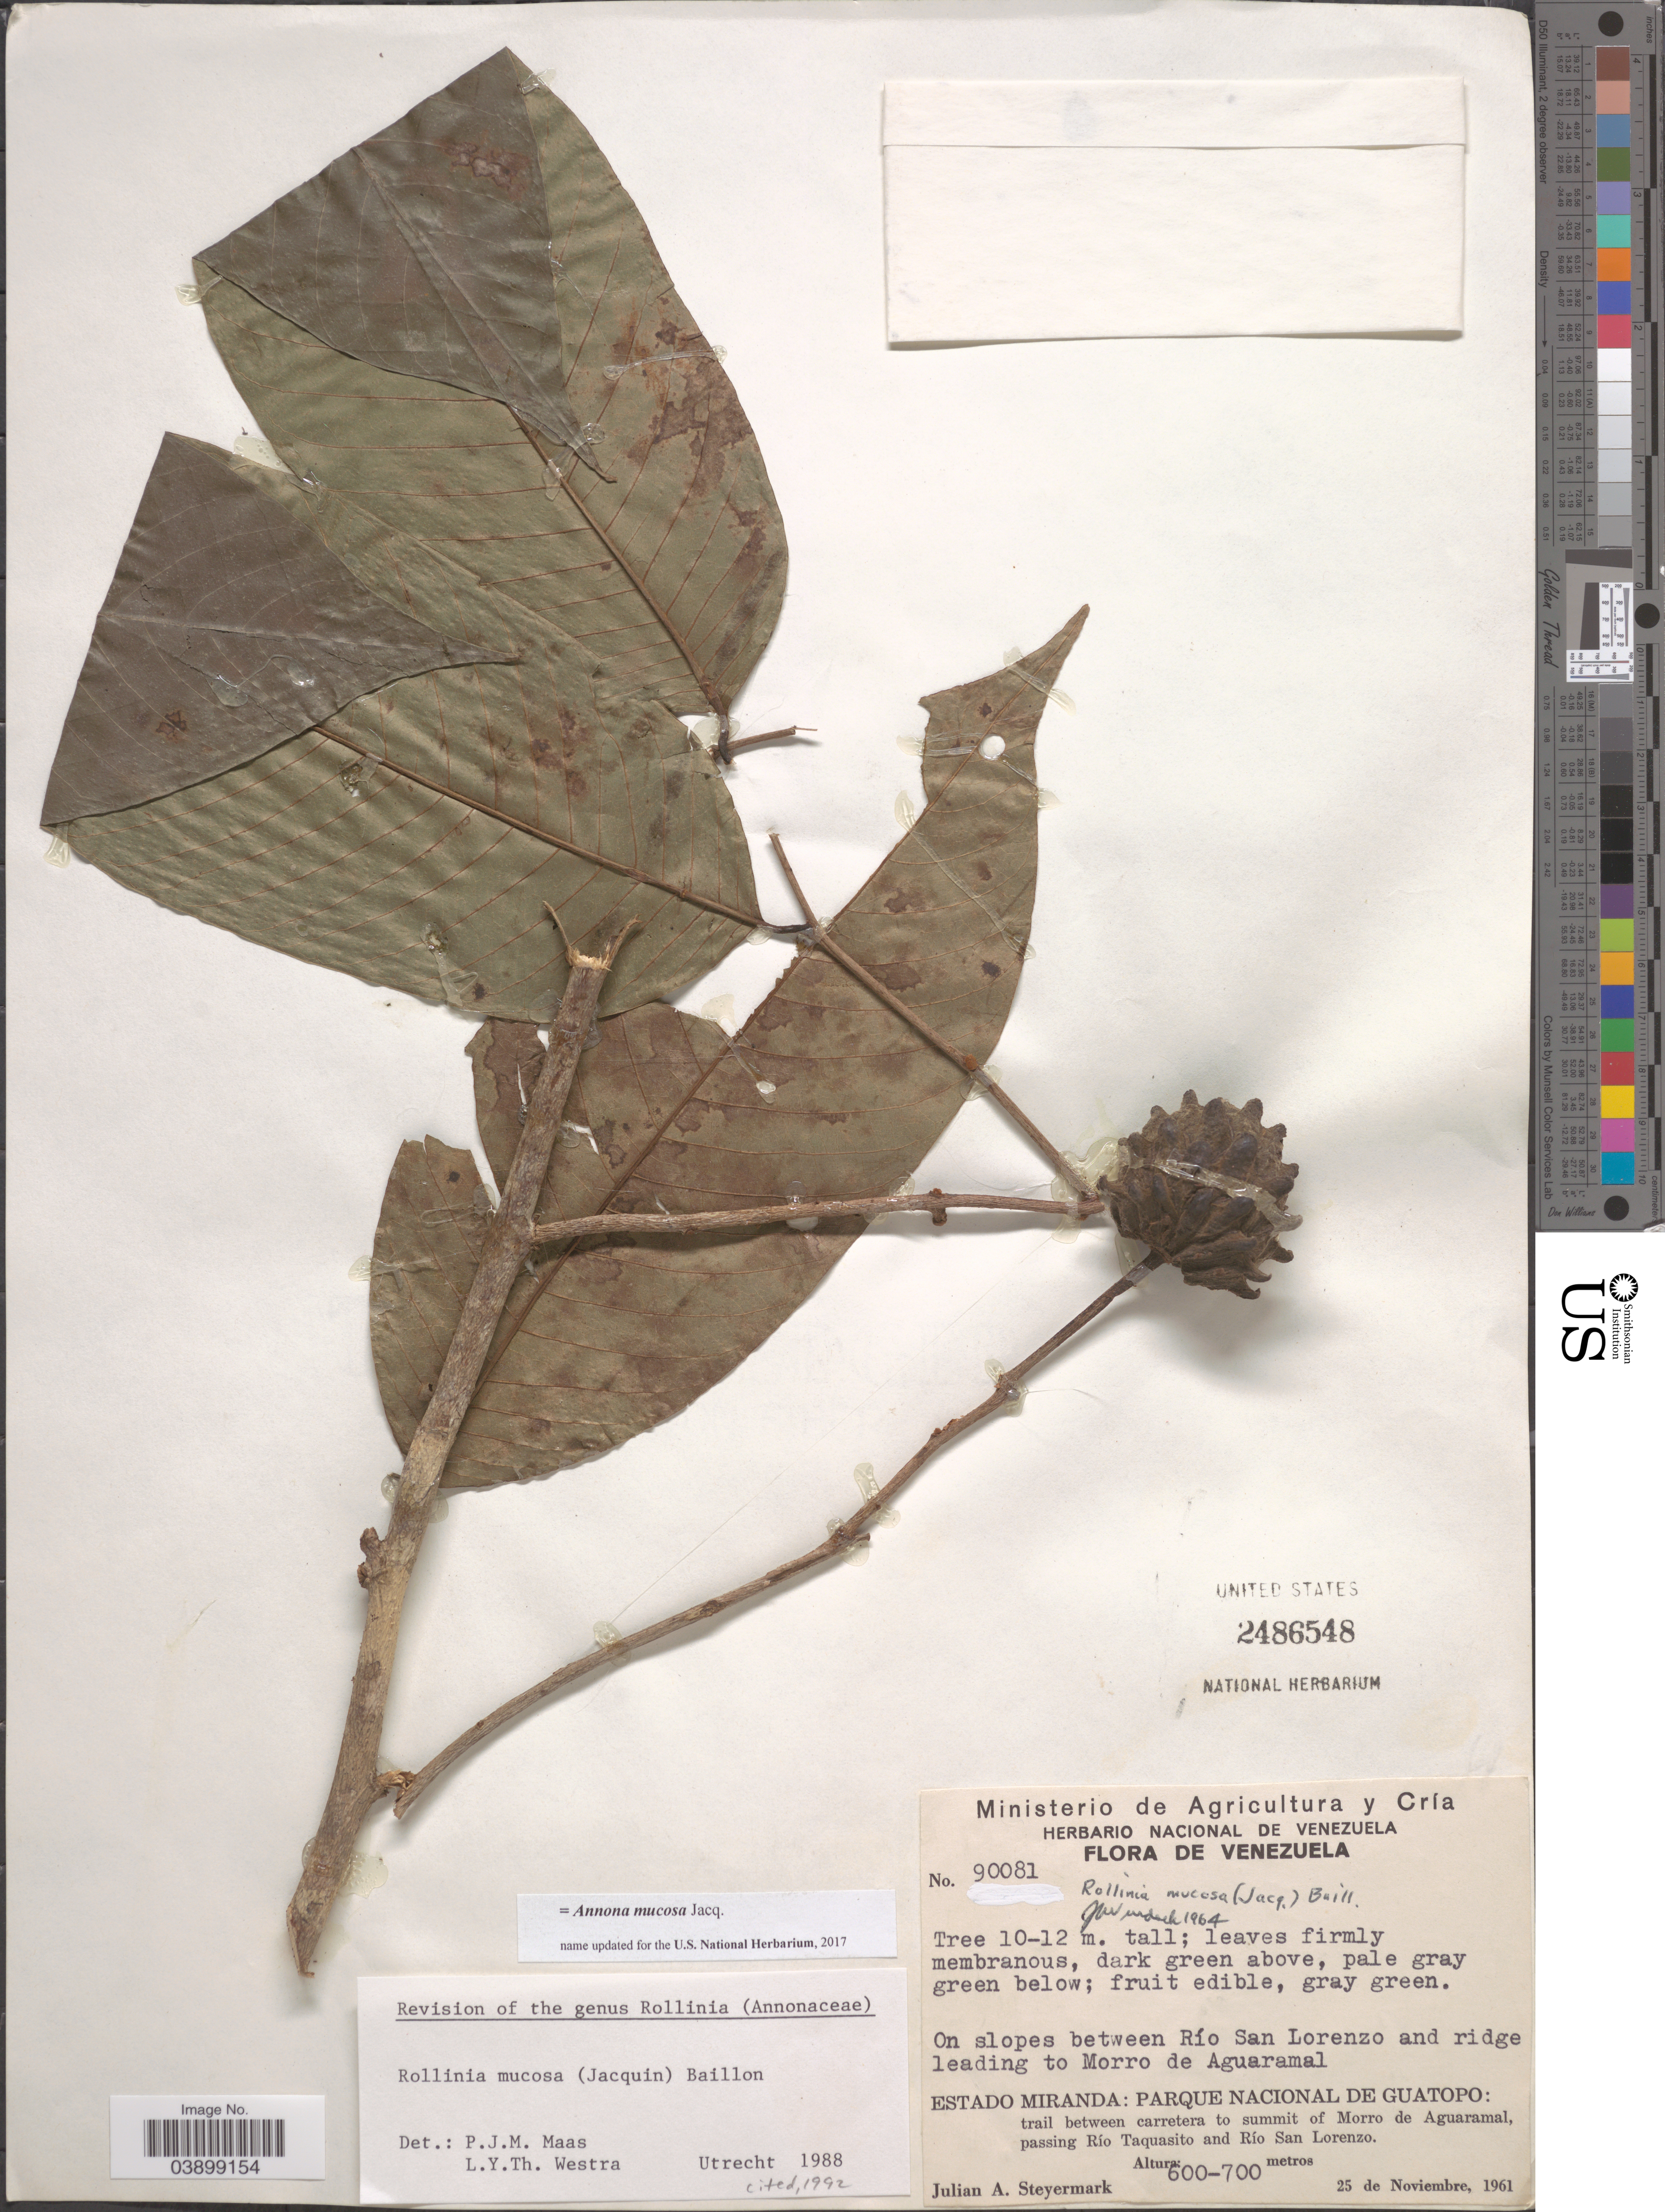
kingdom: Plantae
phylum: Tracheophyta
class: Magnoliopsida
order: Magnoliales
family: Annonaceae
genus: Annona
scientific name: Annona mucosa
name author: Jacq.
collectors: J. Steyermark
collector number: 90081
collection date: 1961-11-25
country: Venezuela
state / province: Miranda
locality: On slopes between Río San Lorenzo and ridge leading to Morro de Aguaramal. Parque Nacional de Guatopo: trail between carretera to summit of Morro de Aguaramal, passing Río Taquasito and Río San Lorenzo.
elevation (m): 600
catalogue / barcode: US 2486548